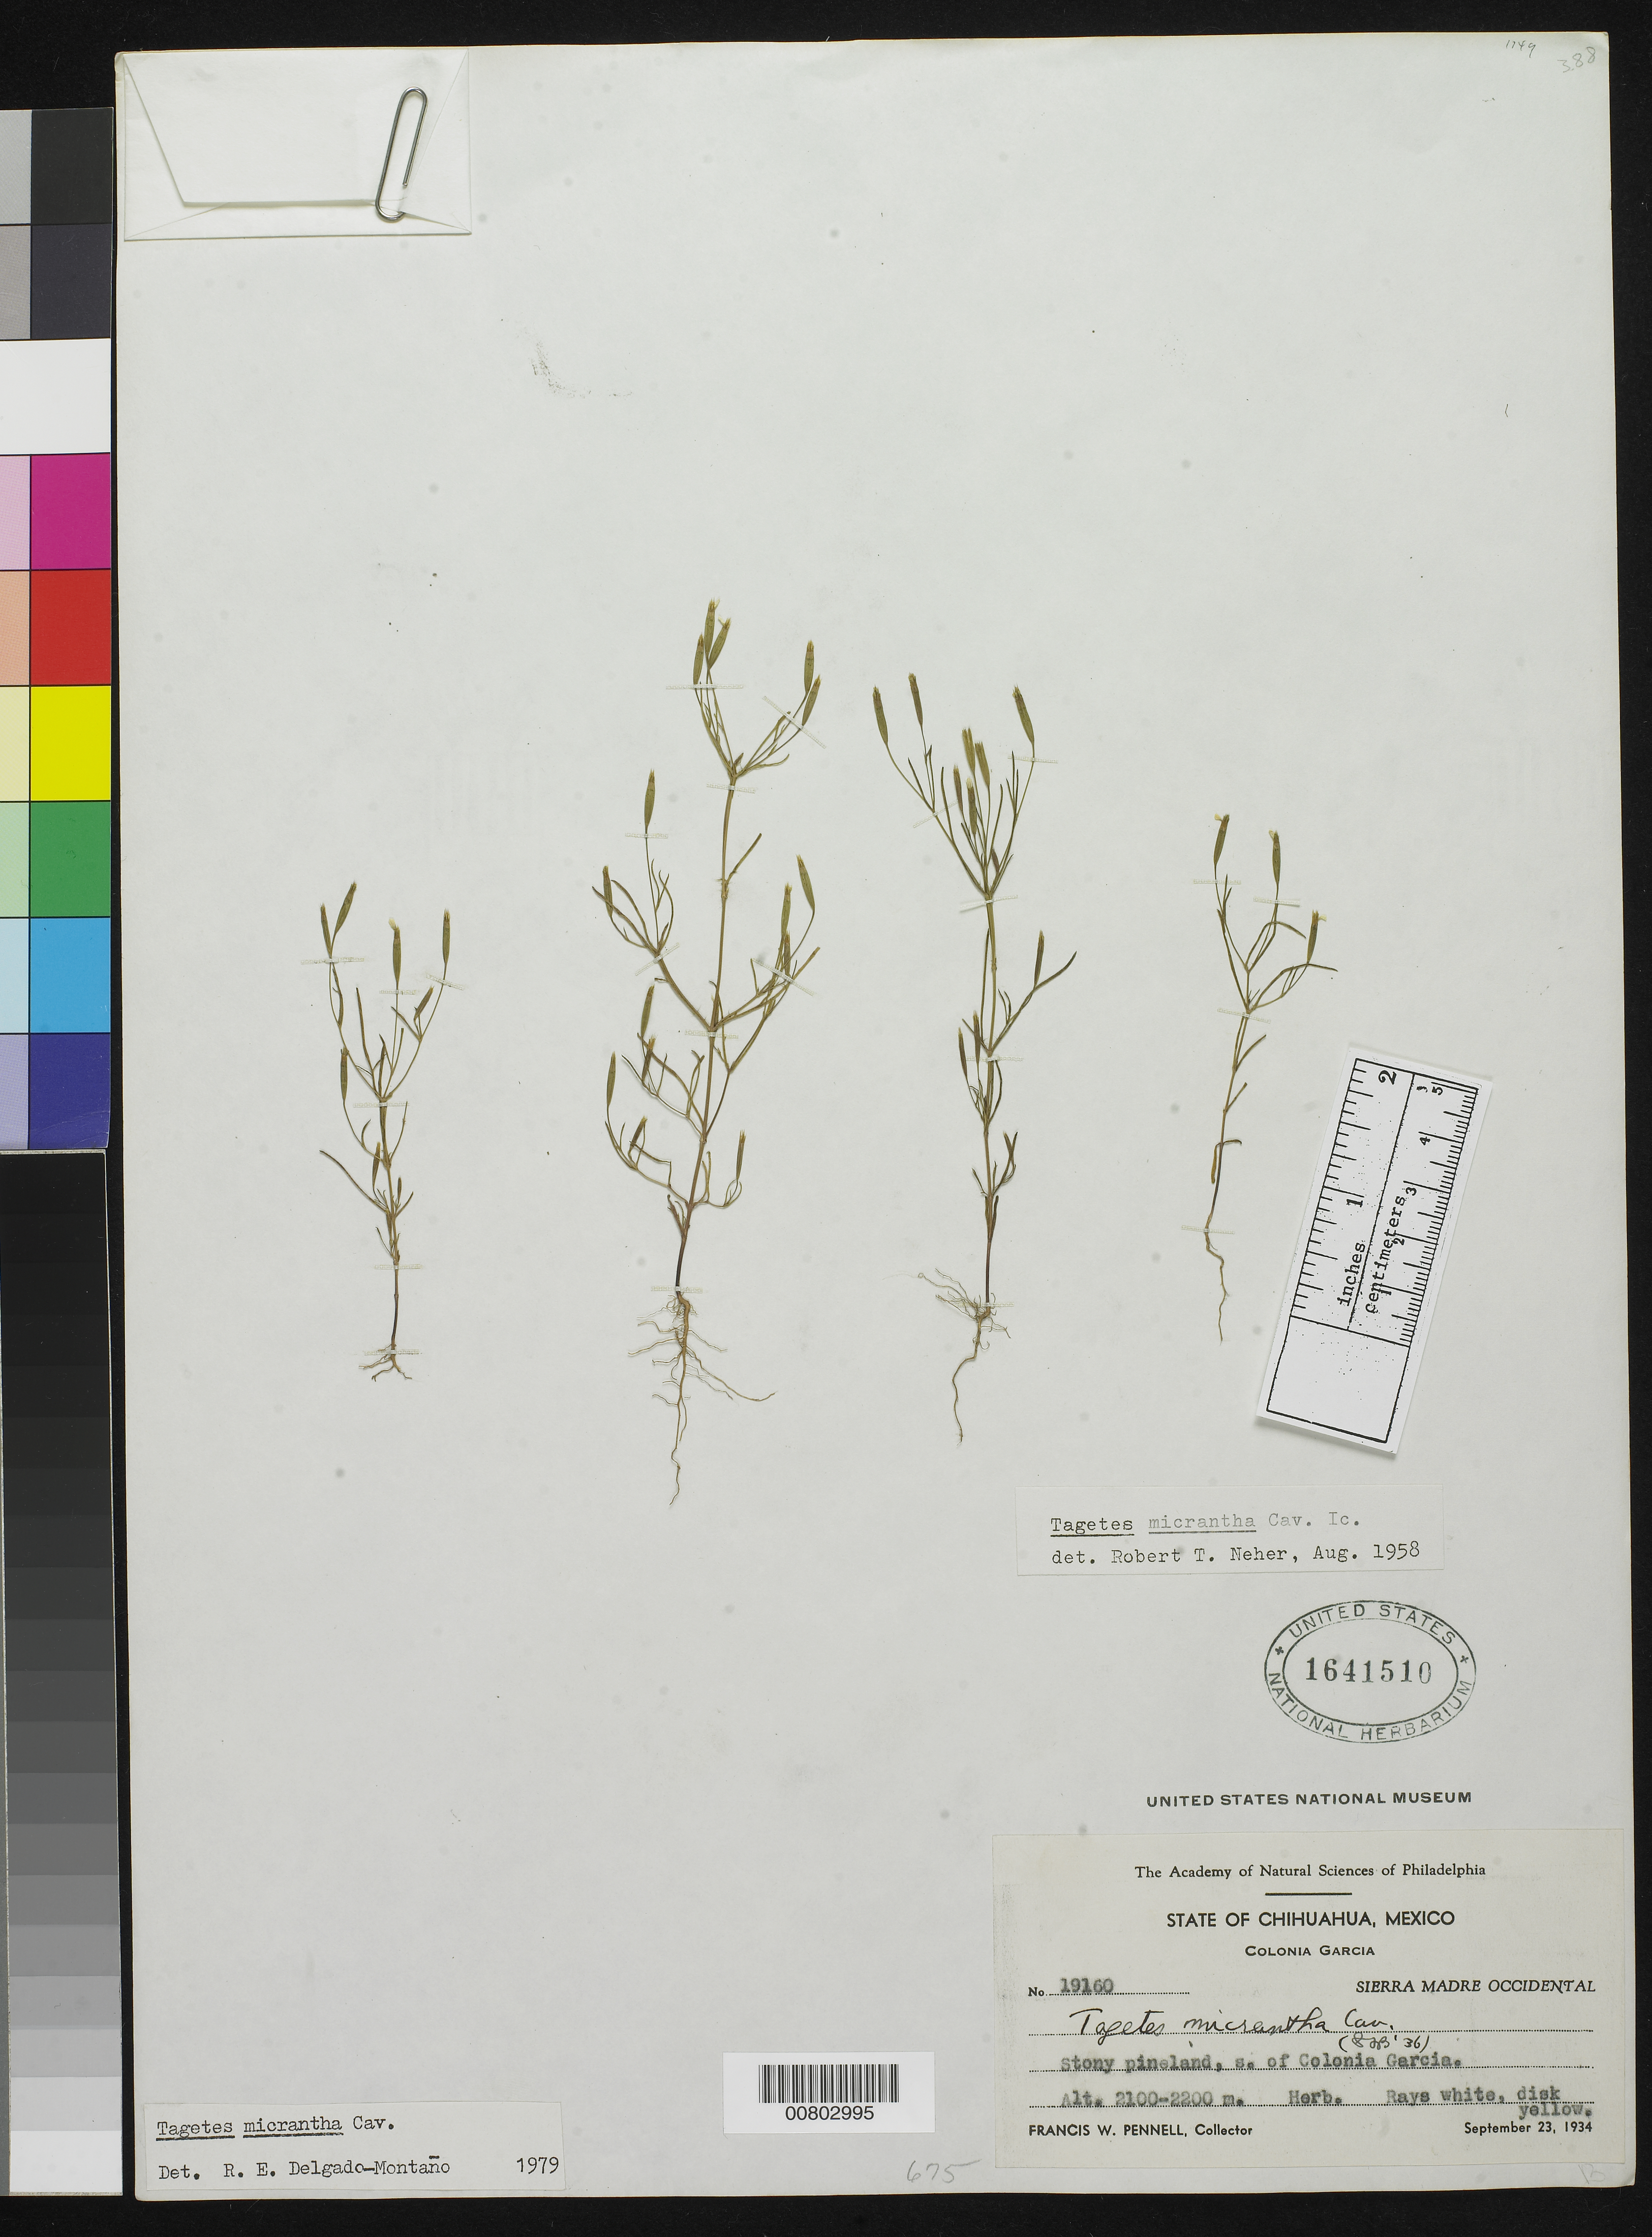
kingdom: Plantae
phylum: Tracheophyta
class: Magnoliopsida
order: Asterales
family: Asteraceae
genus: Tagetes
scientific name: Tagetes micrantha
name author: Cav.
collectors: F. W. Pennell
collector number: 19160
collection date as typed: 23 Sep 1934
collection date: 1934-09-23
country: Mexico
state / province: Chihuahua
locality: South of Colonia García, Chihuahua.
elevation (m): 2200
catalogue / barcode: US 1641510